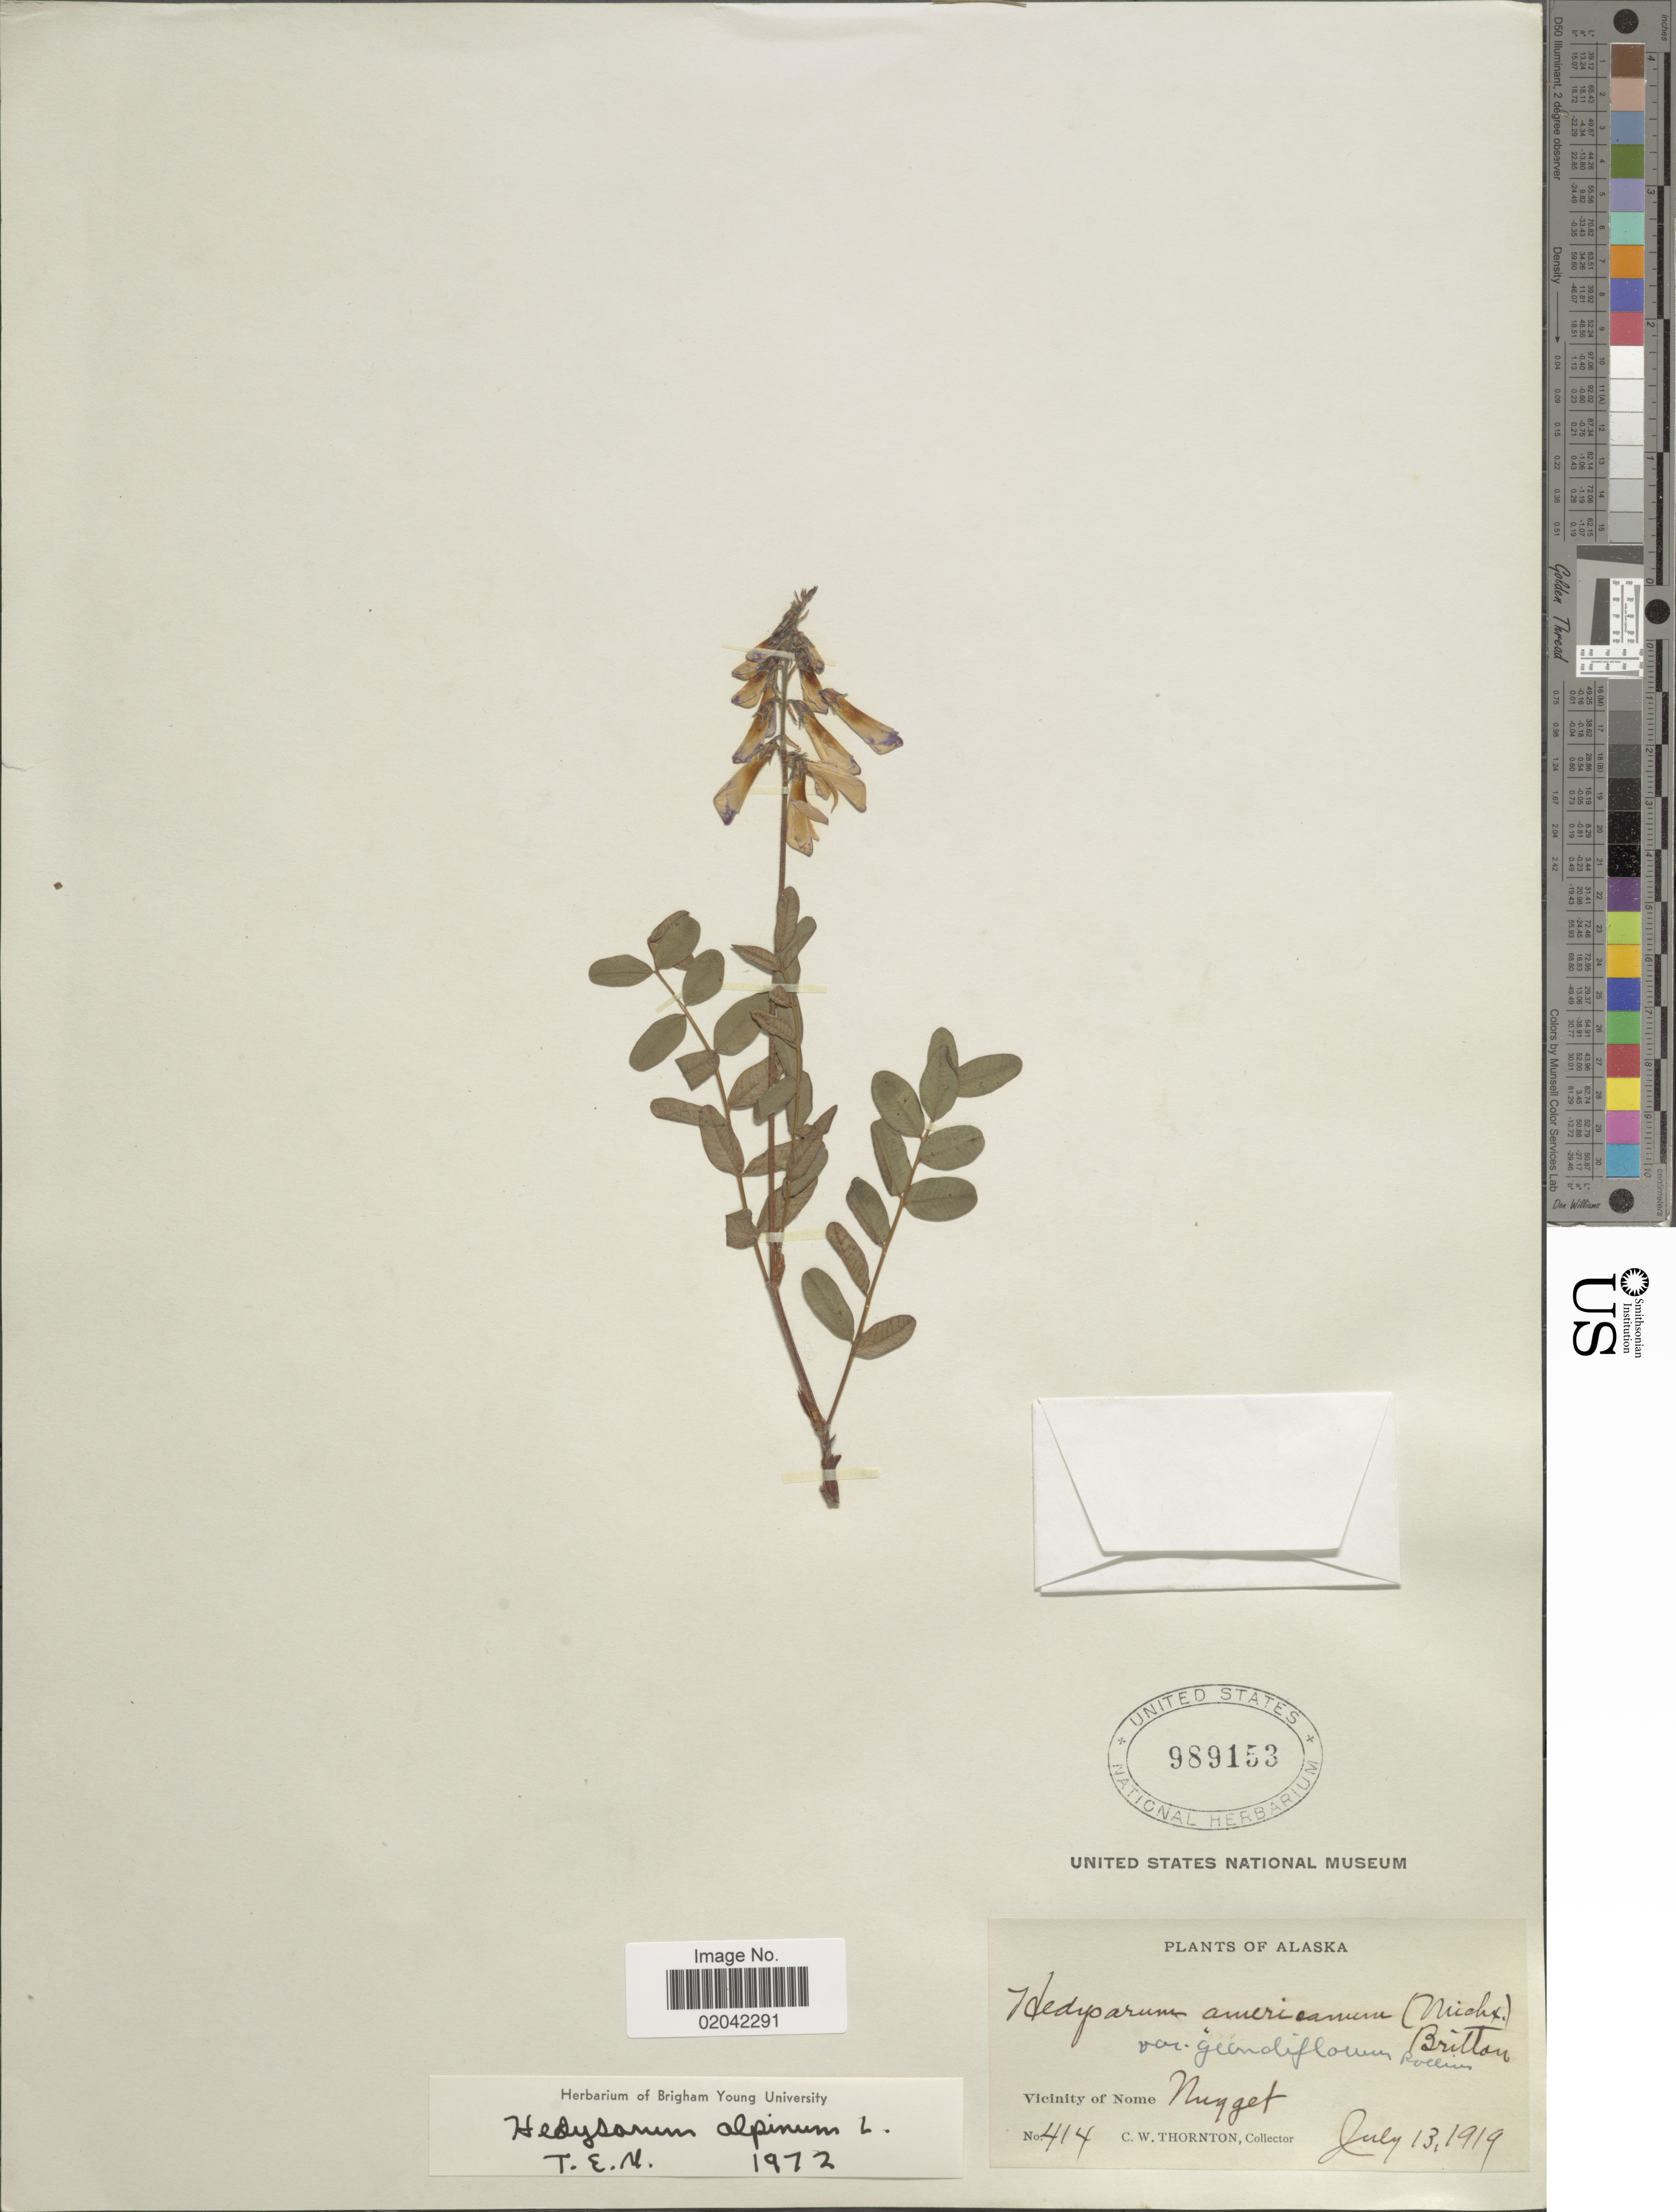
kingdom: Plantae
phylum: Tracheophyta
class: Magnoliopsida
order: Fabales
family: Fabaceae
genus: Hedysarum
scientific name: Hedysarum alpinum var. americanum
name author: Michx. ex Pursh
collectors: C. Thornton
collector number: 414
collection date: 1919-07-13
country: United States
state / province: Alaska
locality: Vicinity of Nome. Nuggett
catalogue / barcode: US 989153